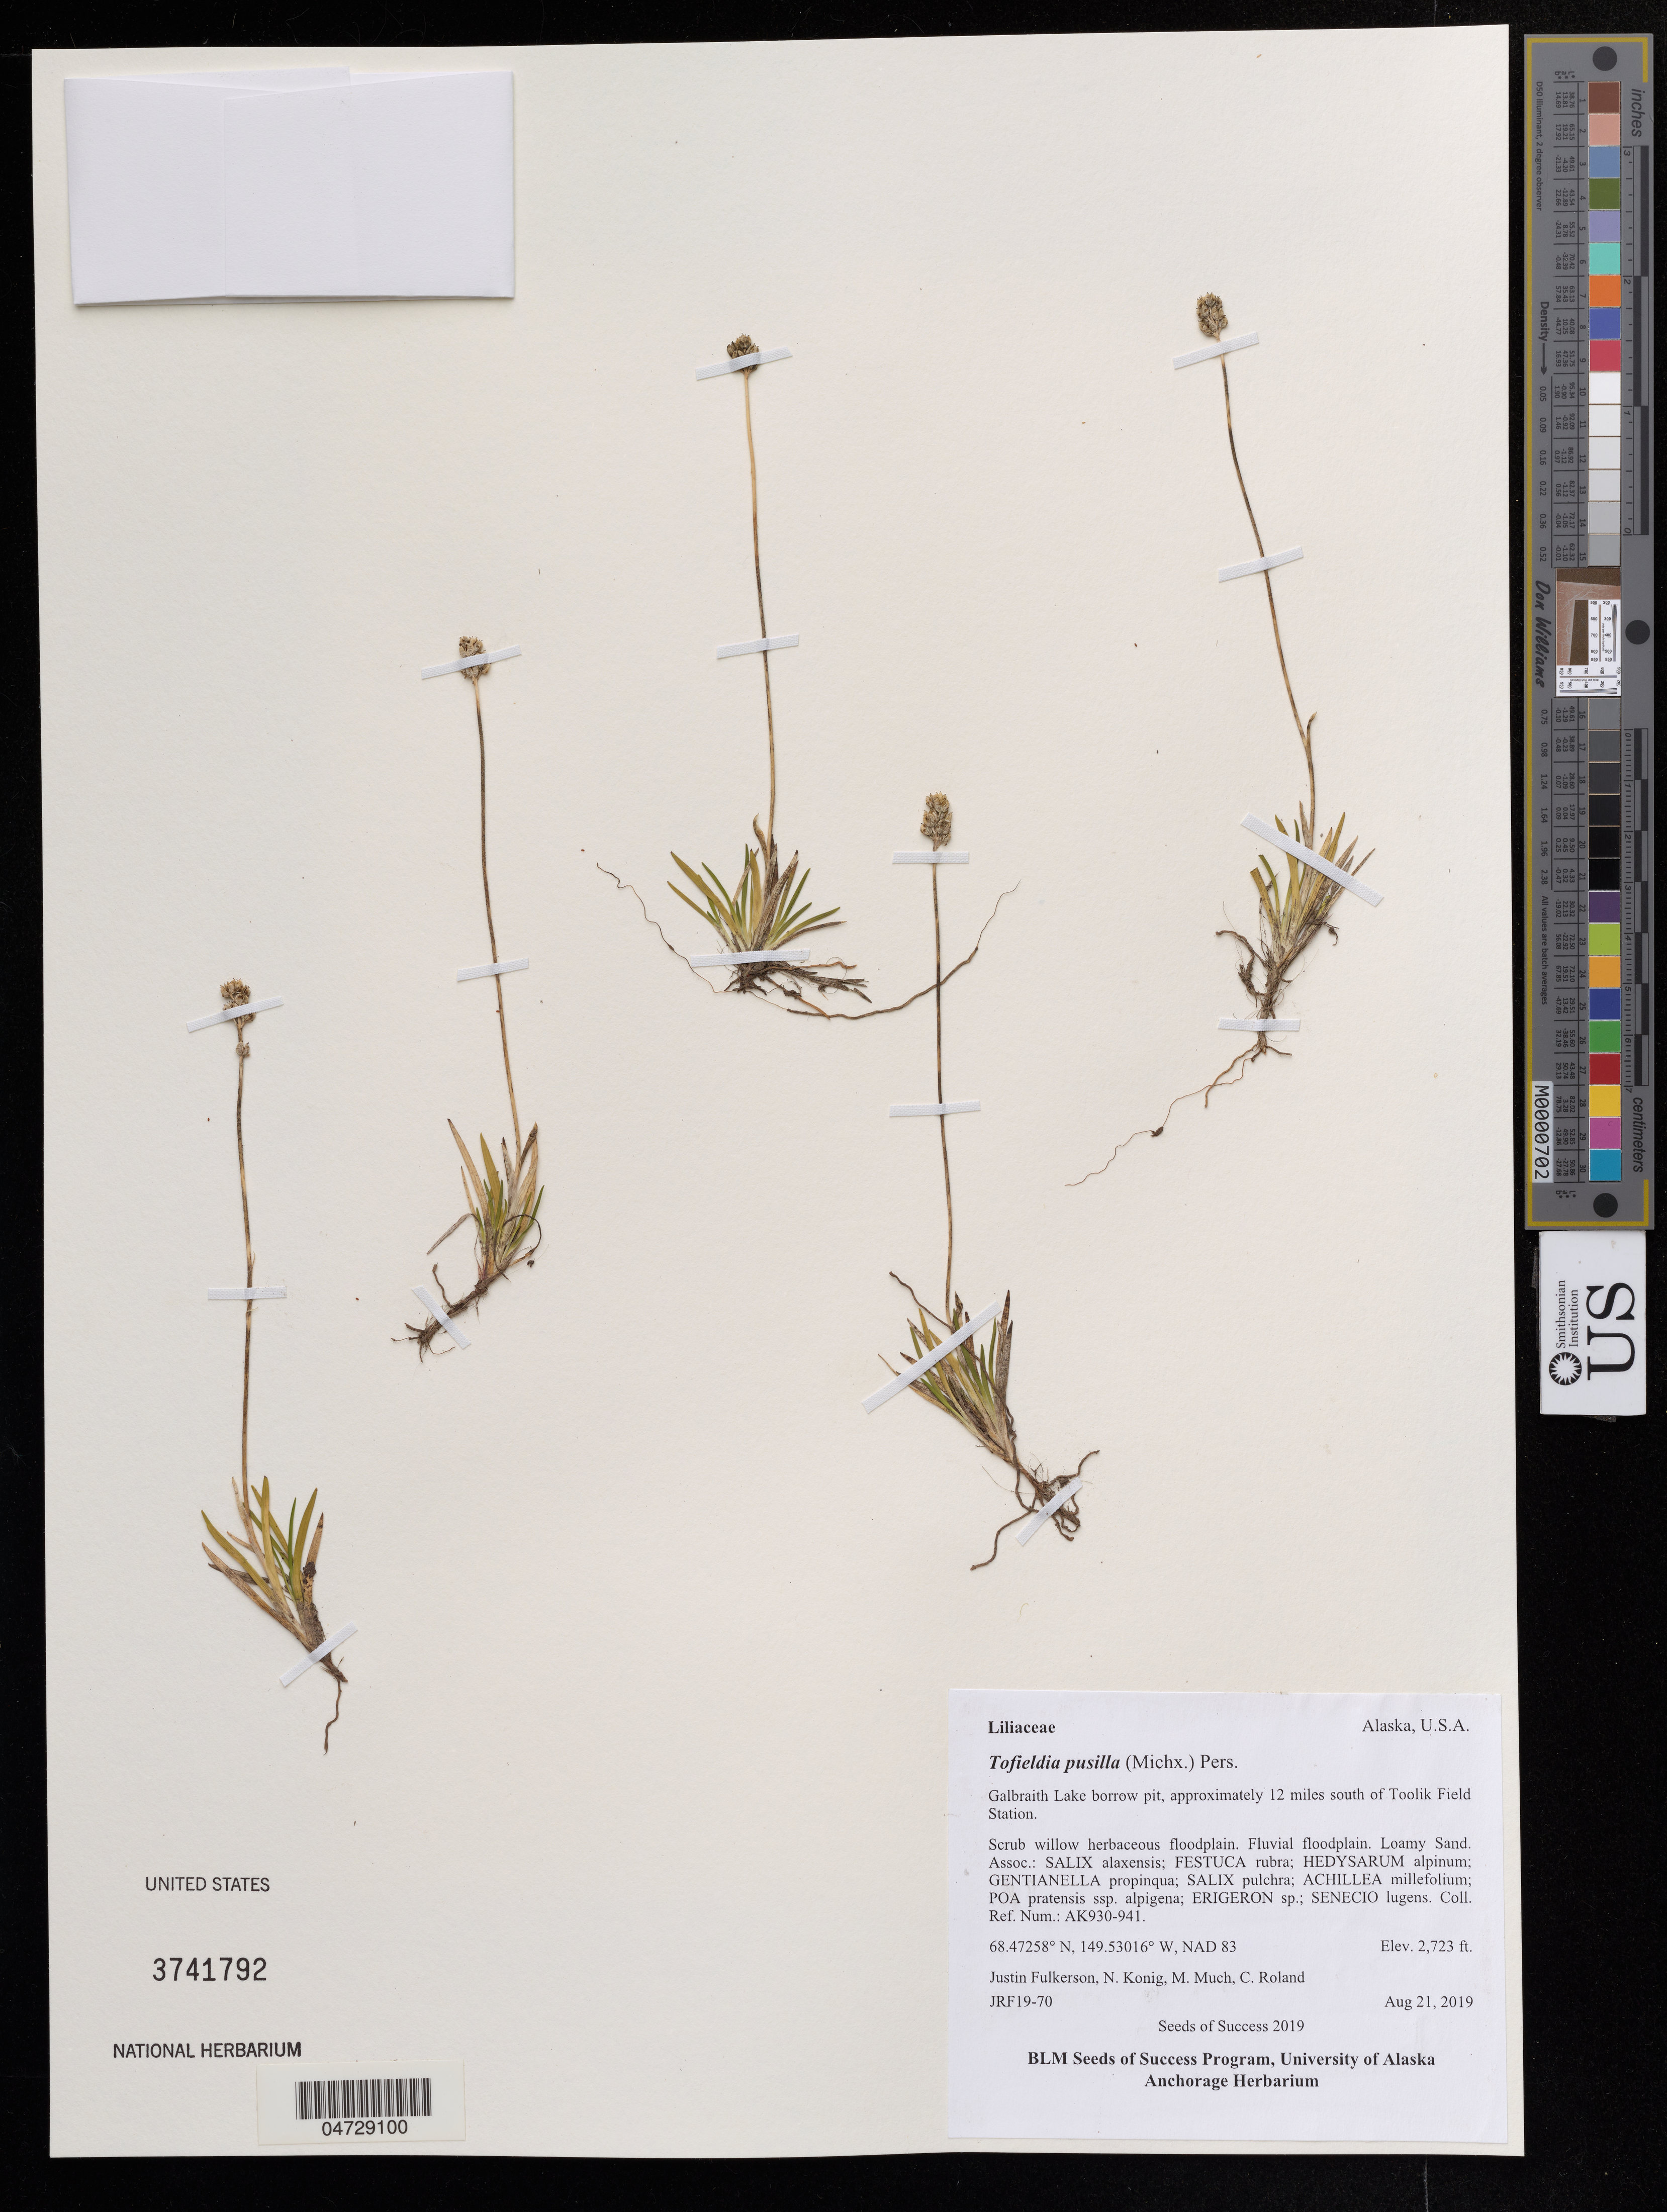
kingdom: Plantae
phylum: Tracheophyta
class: Liliopsida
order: Alismatales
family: Tofieldiaceae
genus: Tofieldia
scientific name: Tofieldia pusilla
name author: (Michx.) Pers.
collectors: J. Fulkerson, N. Konig & C. Roland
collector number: JRF19-70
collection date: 2019-08-21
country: United States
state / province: Alaska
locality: Galbraith Lake borrow pit, approximately 12 miles south of Toolik Field Station.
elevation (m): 830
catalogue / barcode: US 3741792